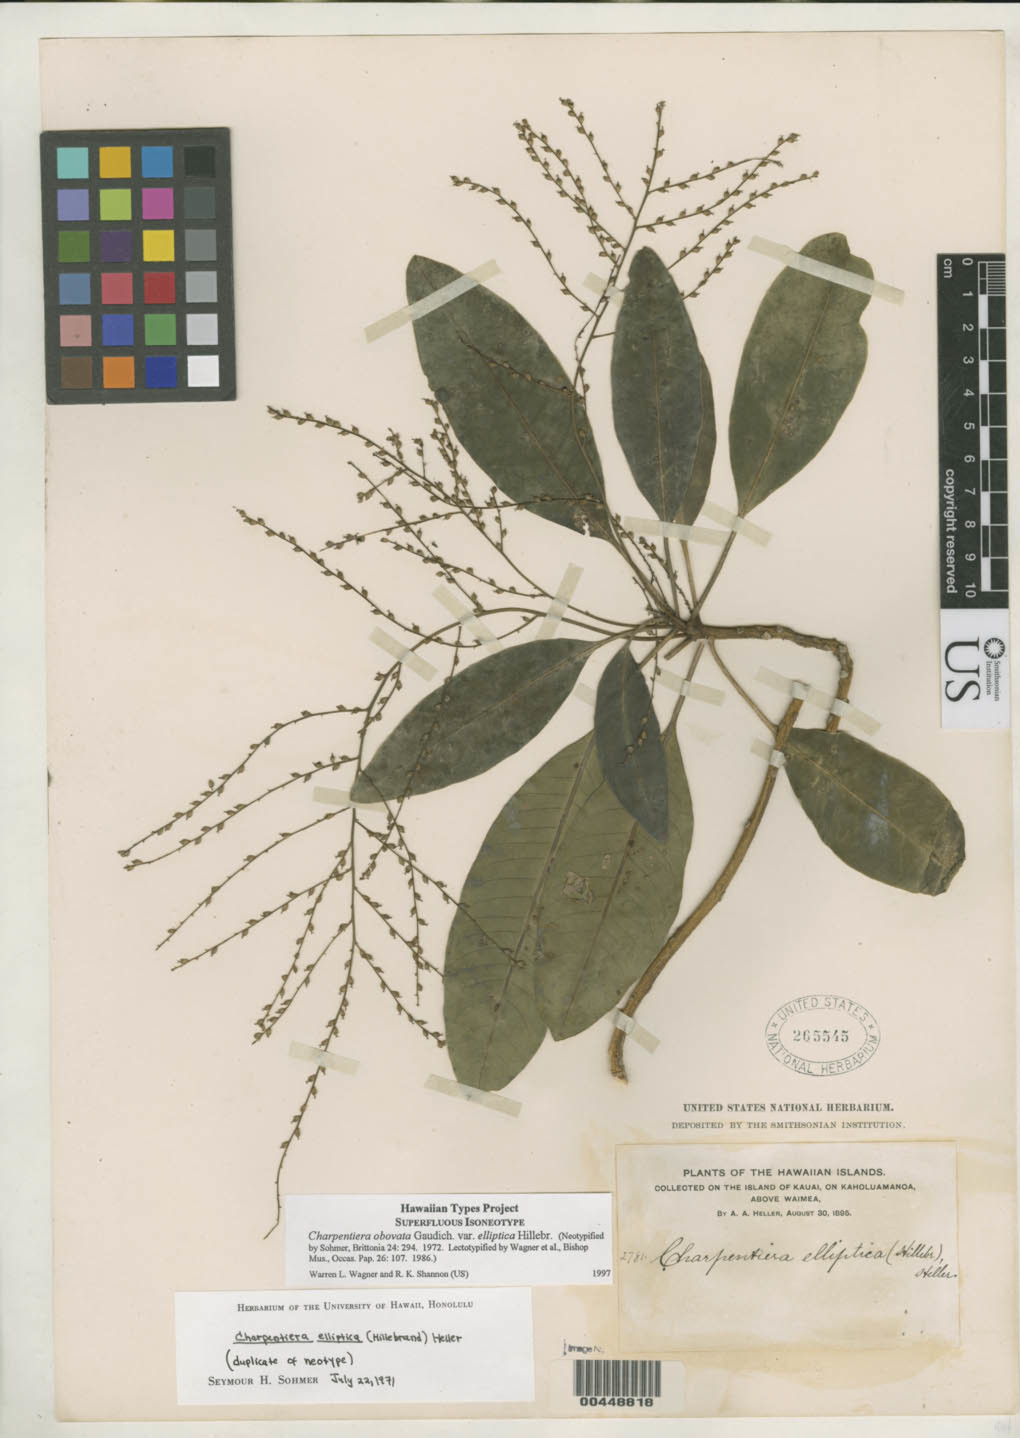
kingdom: Plantae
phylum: Tracheophyta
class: Magnoliopsida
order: Caryophyllales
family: Amaranthaceae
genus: Charpentiera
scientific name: Charpentiera obovata var. elliptica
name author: Hillebr.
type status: Isolectotype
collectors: A. A. Heller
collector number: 2781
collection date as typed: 30 Aug 1895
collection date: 1895-08-30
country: United States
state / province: Hawaii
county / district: Kauai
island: Kaua'i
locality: On Kaholuamanoa, above Waimea.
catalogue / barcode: US 265545